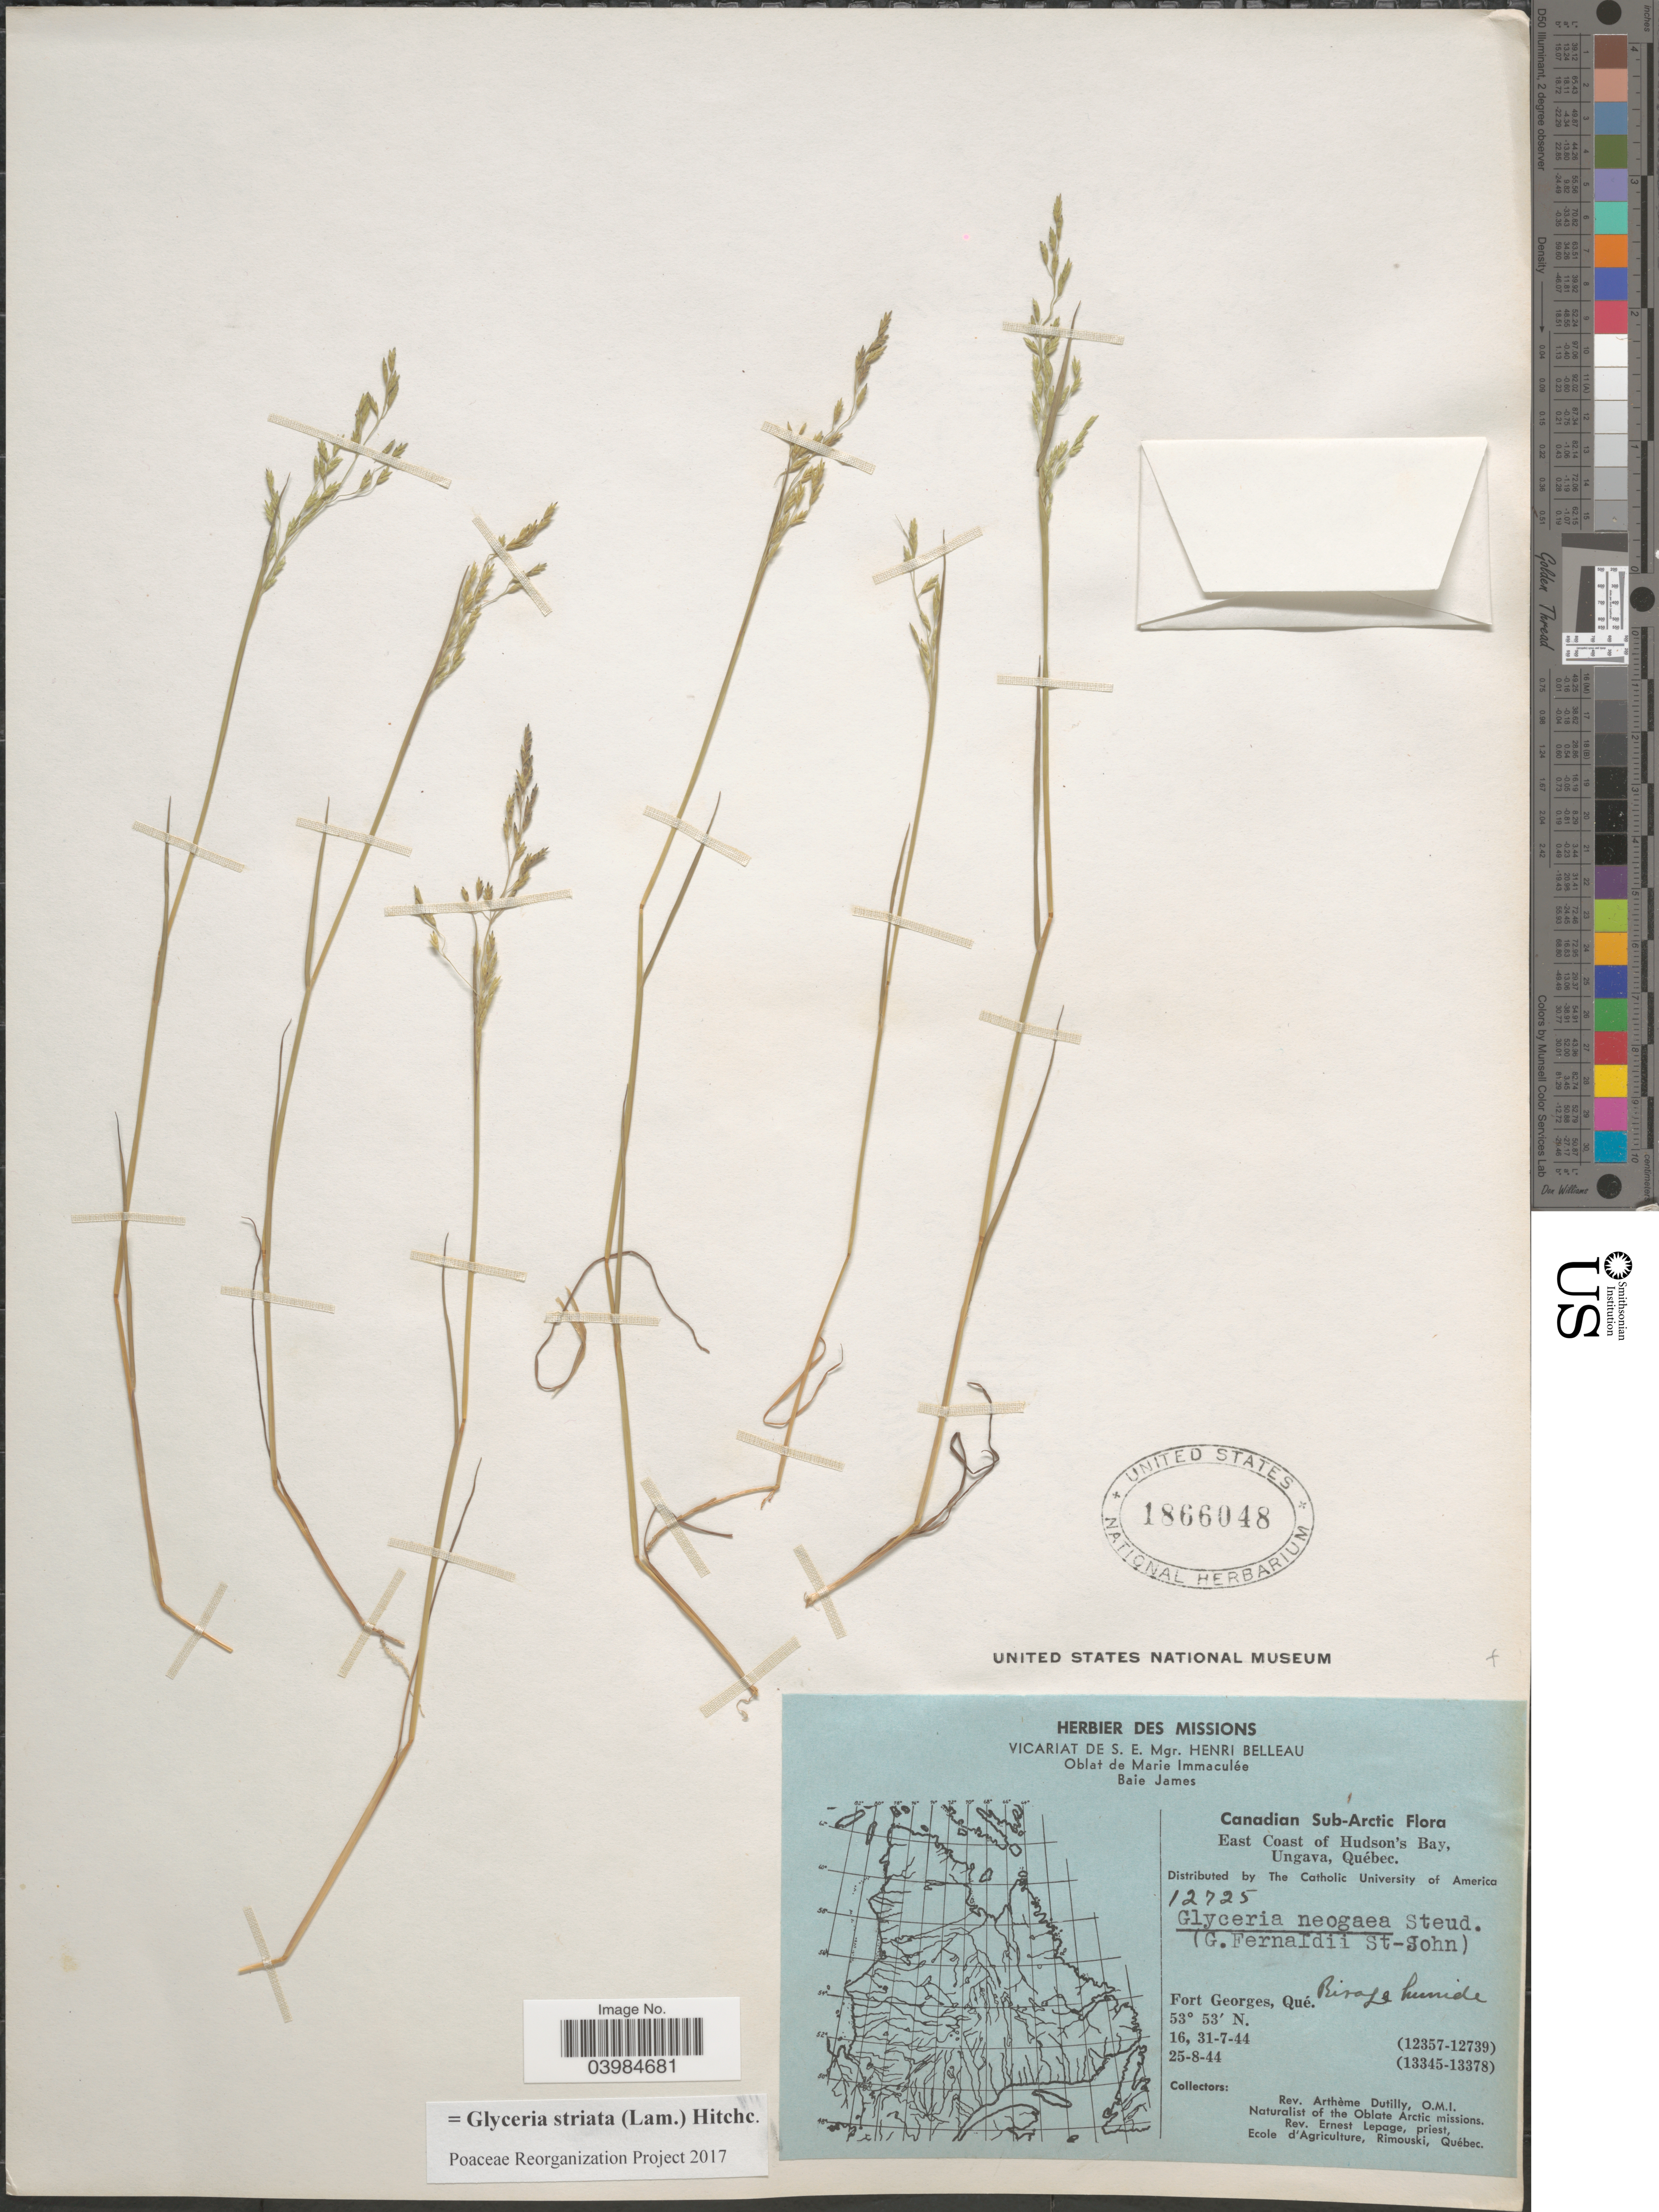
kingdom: Plantae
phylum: Tracheophyta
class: Liliopsida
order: Poales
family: Poaceae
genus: Glyceria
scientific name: Glyceria striata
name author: (Lam.) Hitchc.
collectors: A. Dutilly & E. Lepage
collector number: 12725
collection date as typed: Transcribed d/m/y: 16/7/44 to 25/8/44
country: Canada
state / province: Quebec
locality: Canadian Sub-Arctic. East Coast of Hudson's Bay, Ungava. Fort Georges.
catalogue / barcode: US 1866048